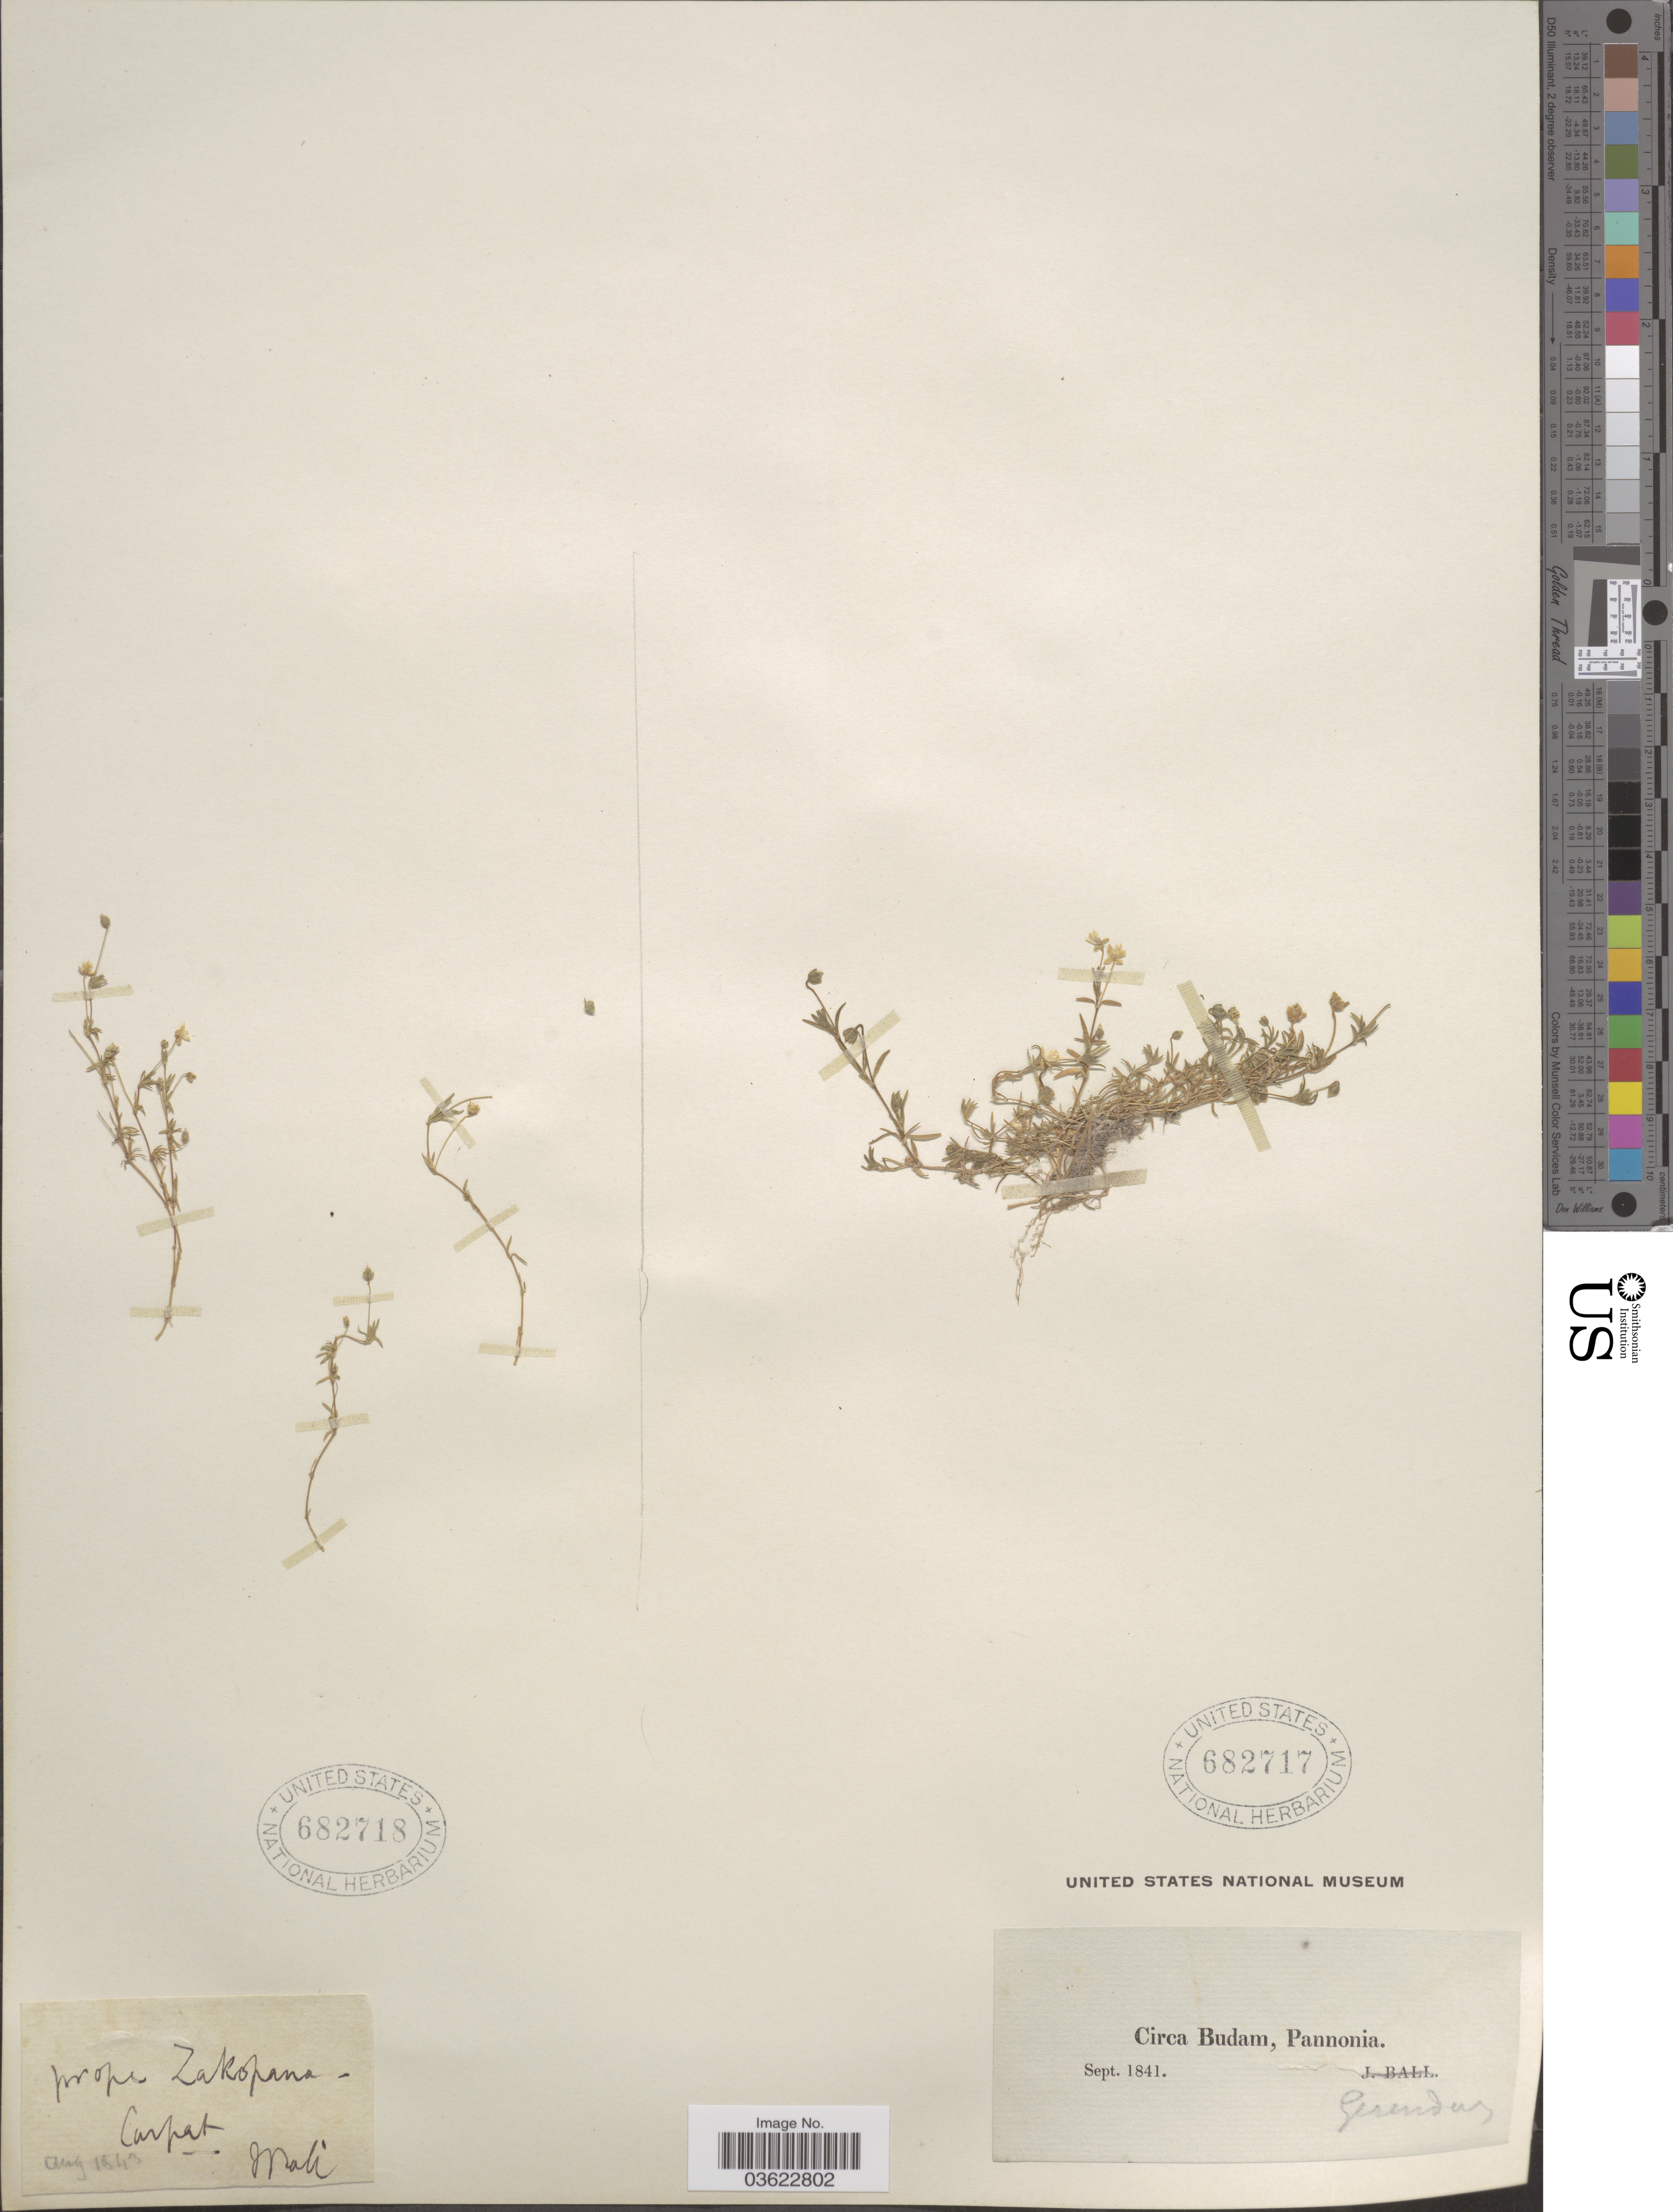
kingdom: Plantae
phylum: Tracheophyta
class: Magnoliopsida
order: Caryophyllales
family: Caryophyllaceae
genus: Arenaria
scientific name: Arenaria sp.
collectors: Gerenday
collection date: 1841-09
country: Hungary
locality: Circa Budam, Pannonia.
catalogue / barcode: US 682717-2